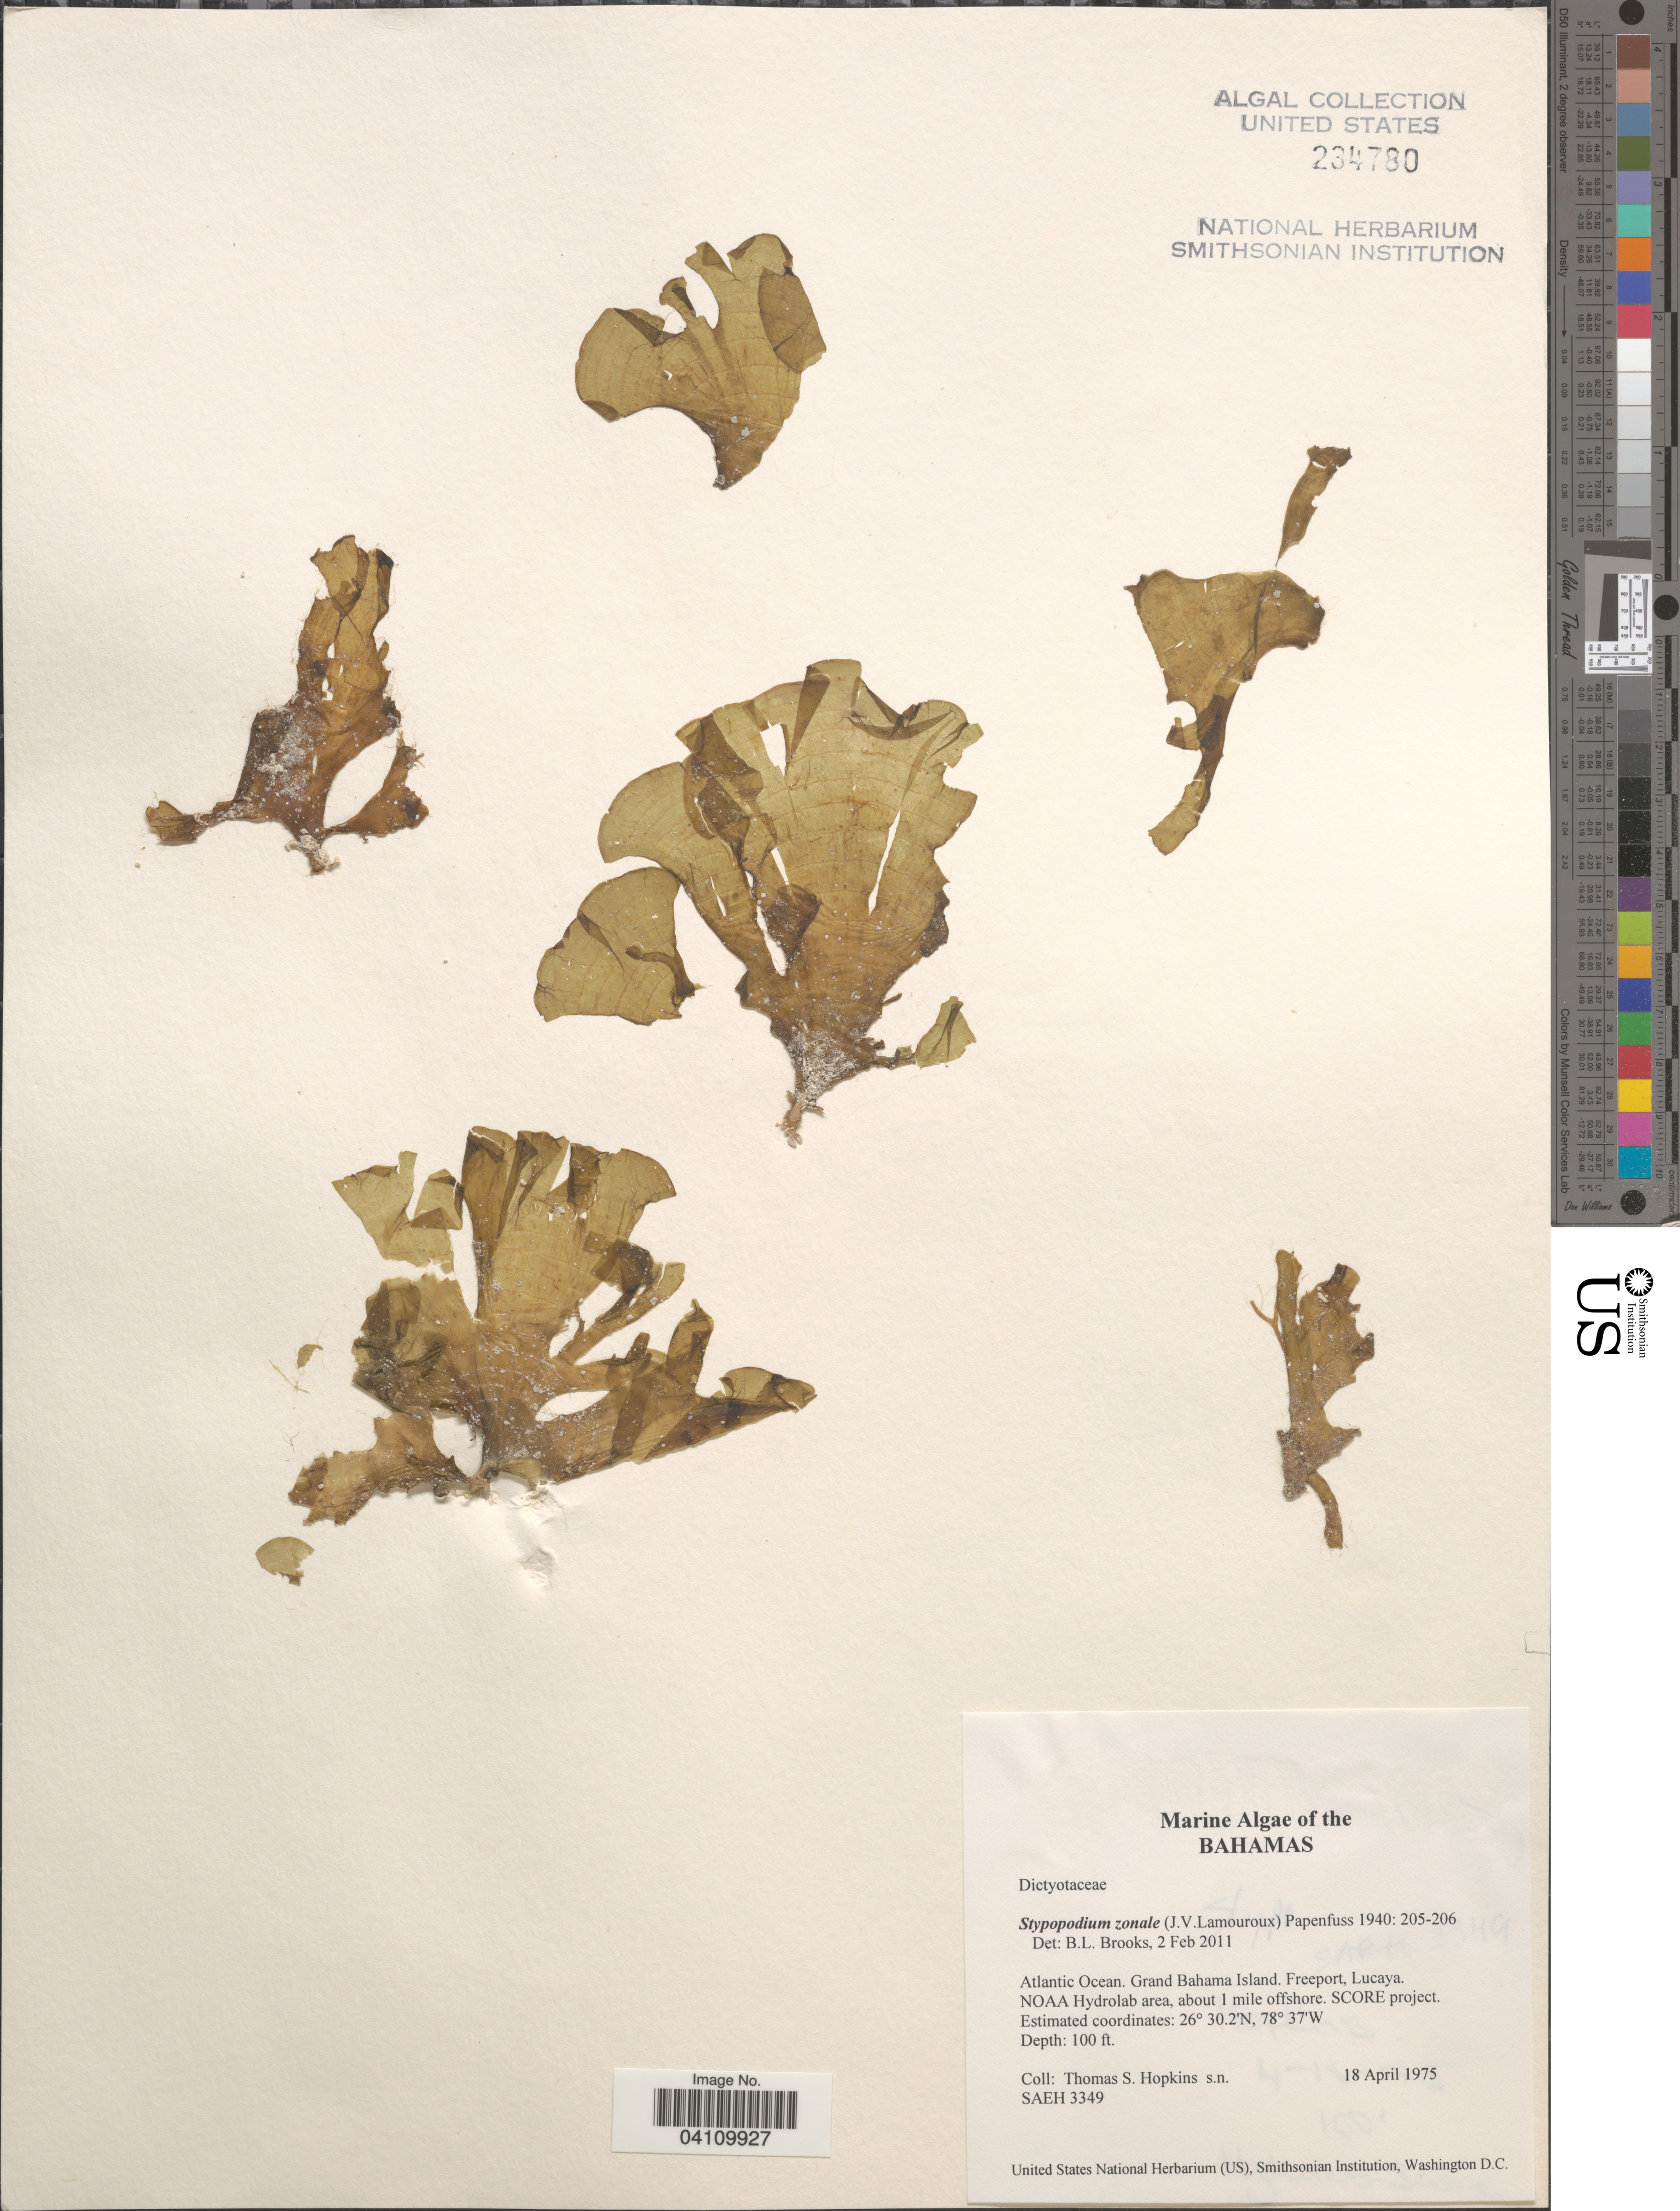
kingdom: Chromista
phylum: Ochrophyta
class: Phaeophyceae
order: Dictyotales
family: Dictyotaceae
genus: Stypopodium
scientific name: Stypopodium zonale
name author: (J.V.Lamouroux) Papenf.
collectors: T. Hopkins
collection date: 1975-04-18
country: Bahamas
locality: Atlantic Ocean. Grand Bahama Island. Freeport, Lucaya. NOAA Hydrolab area, about 1 mile offshore. SCORE project.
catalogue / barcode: US 234780